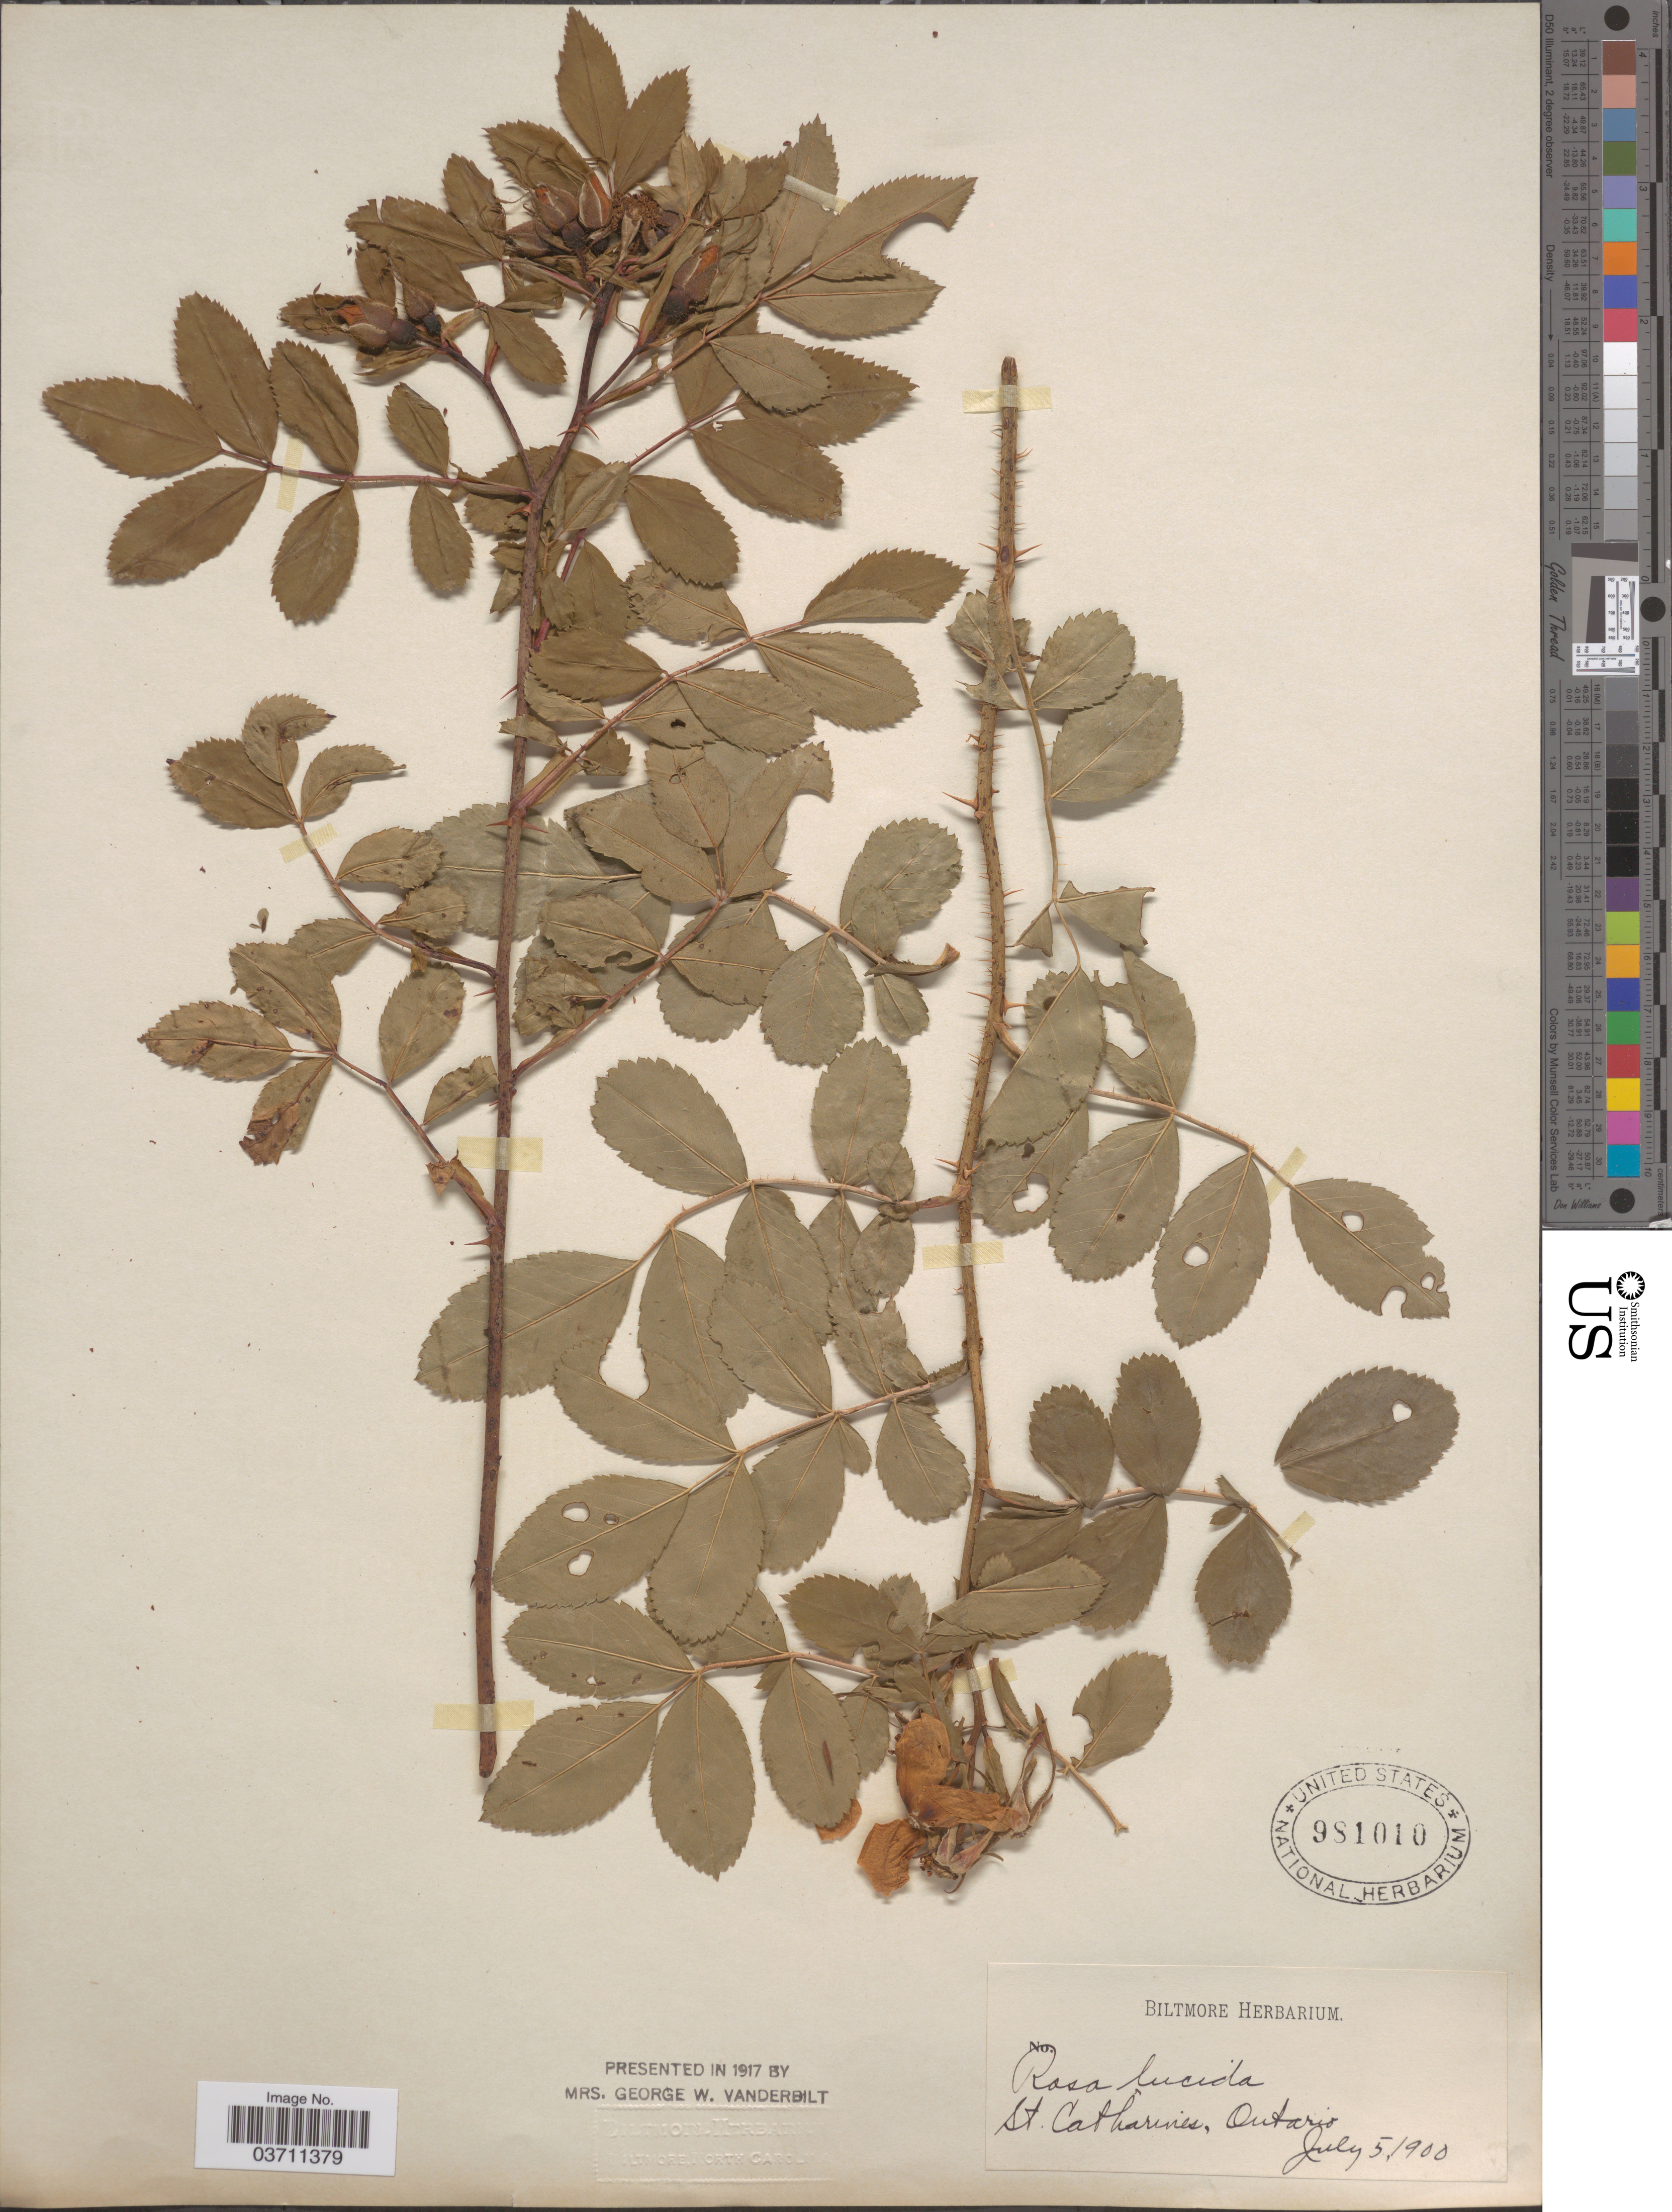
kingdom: Plantae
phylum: Tracheophyta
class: Magnoliopsida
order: Rosales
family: Rosaceae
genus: Rosa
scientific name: Rosa lucida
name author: Meehan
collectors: ex herb. Biltmore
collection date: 1900-07-05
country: Canada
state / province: Ontario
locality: St. Catharines.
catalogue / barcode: US 981010